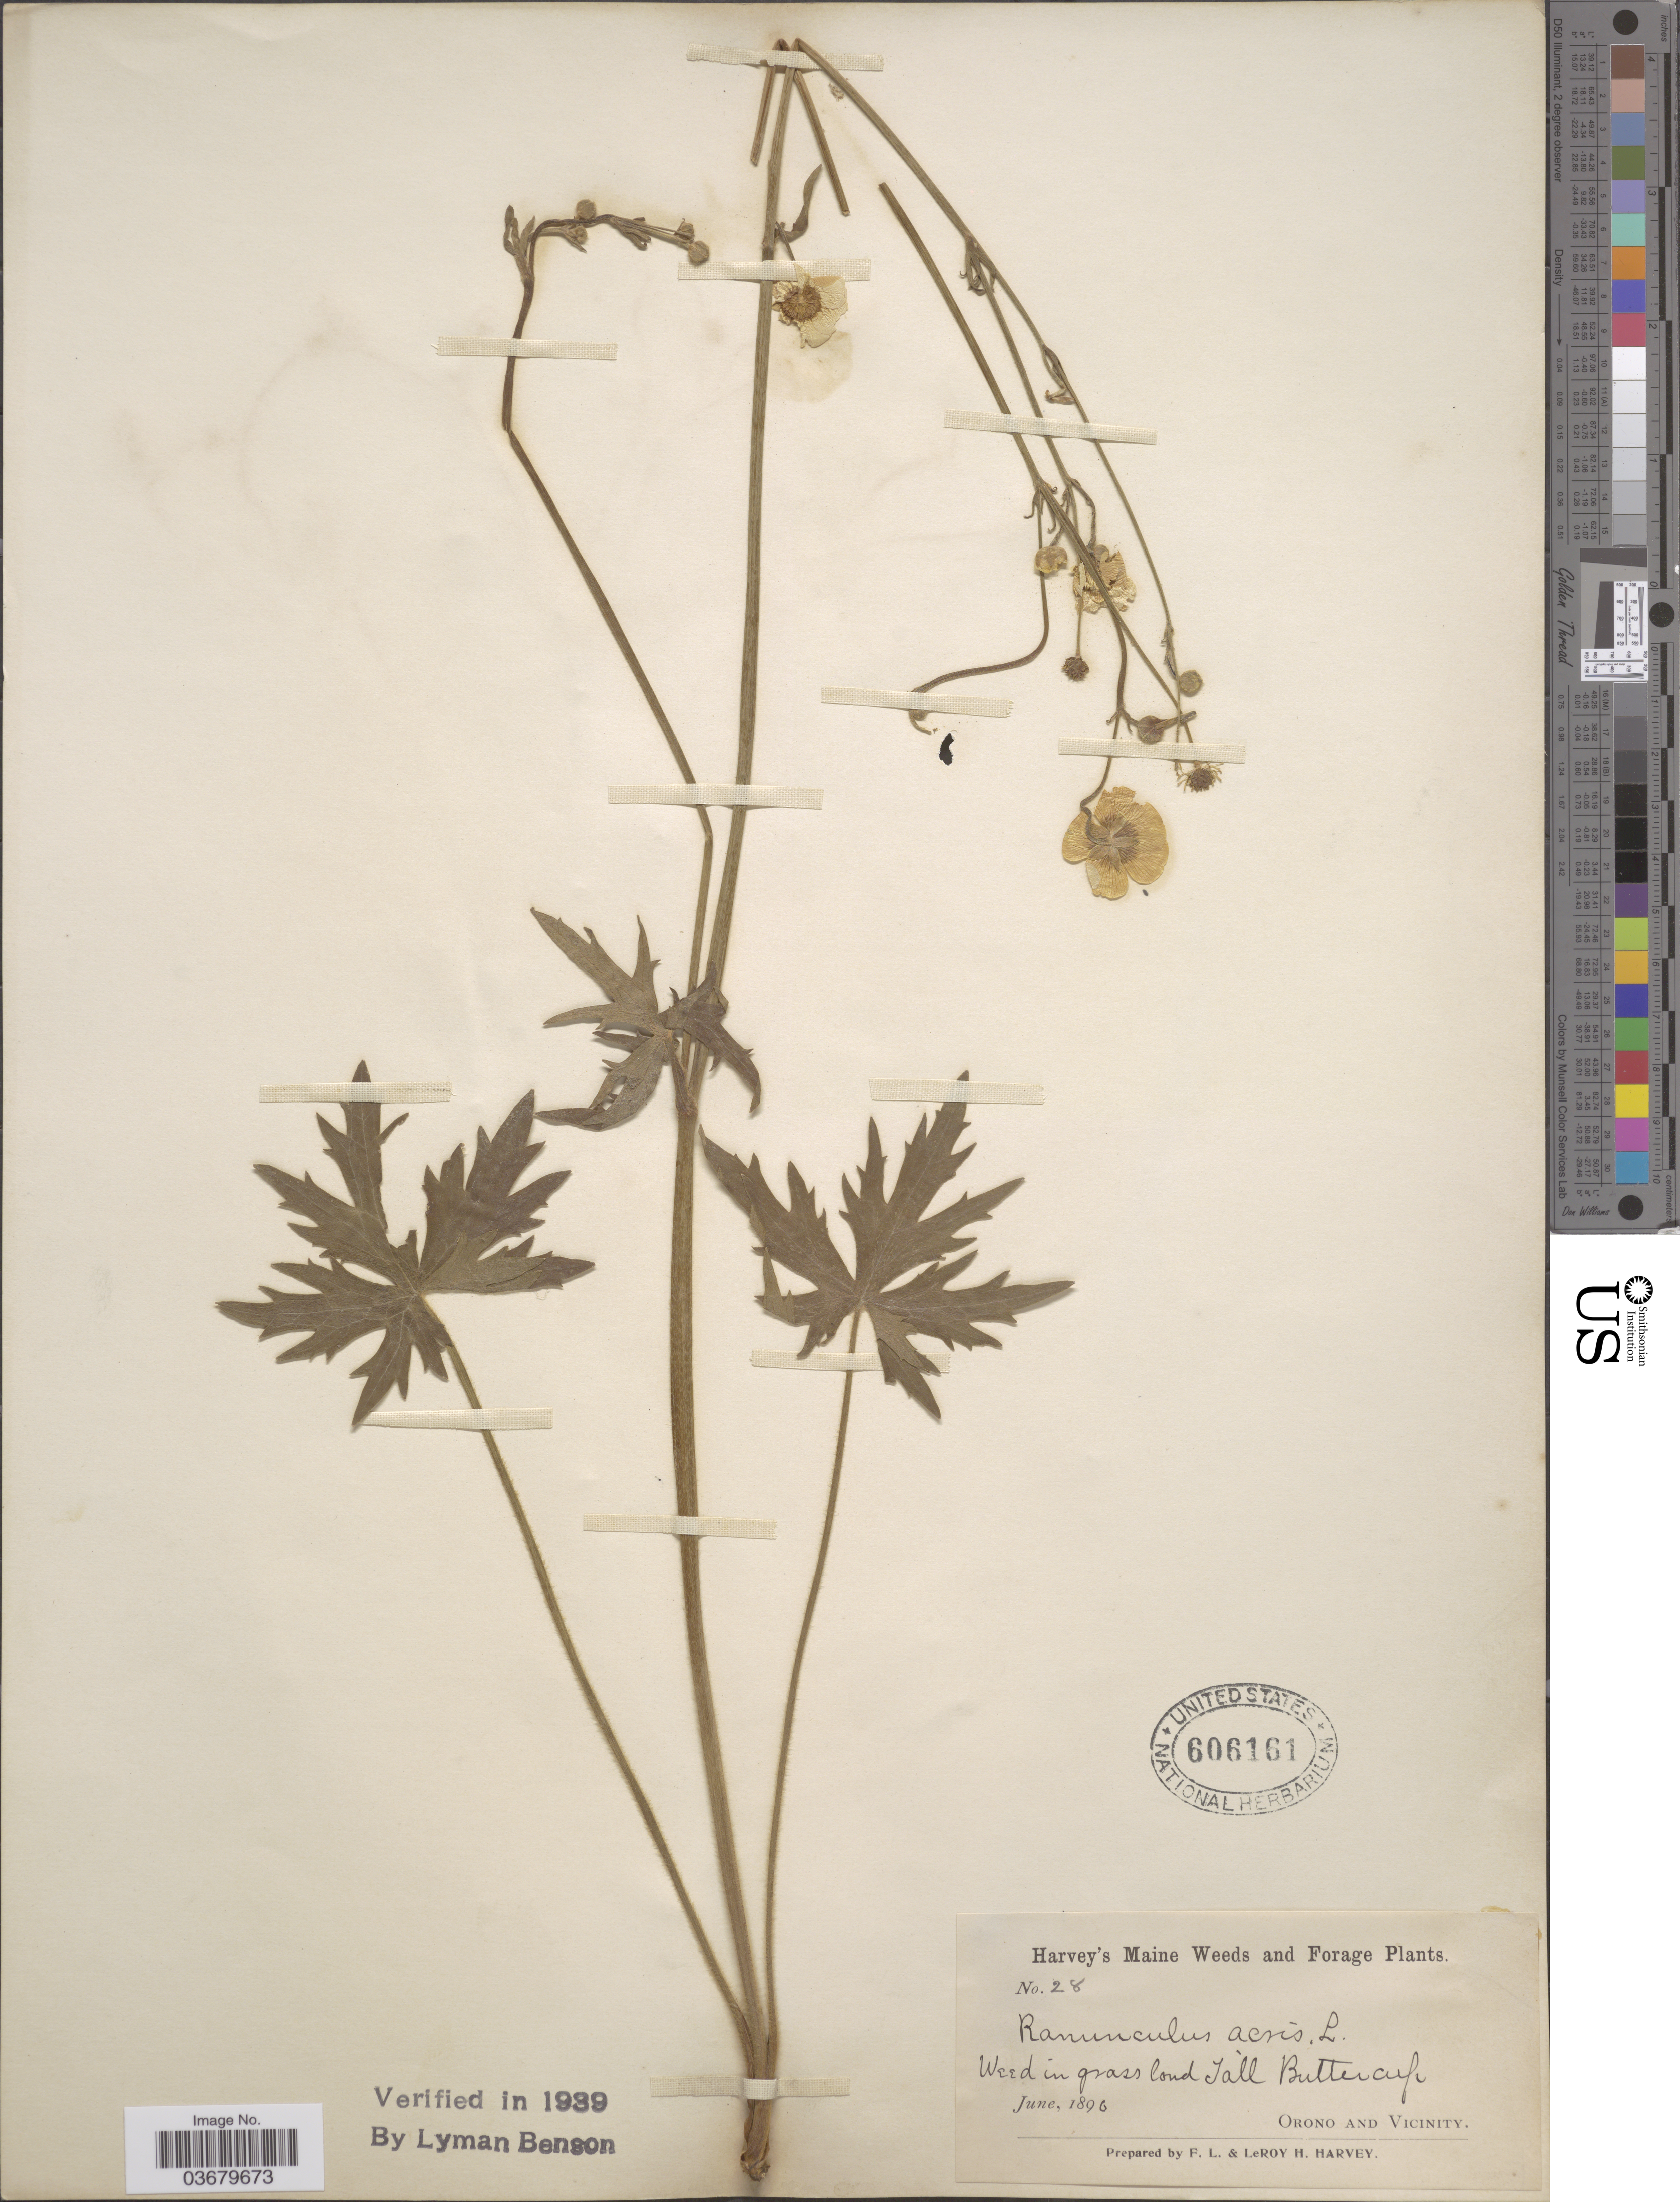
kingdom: Plantae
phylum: Tracheophyta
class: Magnoliopsida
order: Ranunculales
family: Ranunculaceae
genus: Ranunculus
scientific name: Ranunculus acris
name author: L.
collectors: F. L. Harvey & L. H. Harvey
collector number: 28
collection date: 1896-06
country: United States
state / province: Maine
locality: Orono and Vicinity.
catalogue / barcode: US 606161